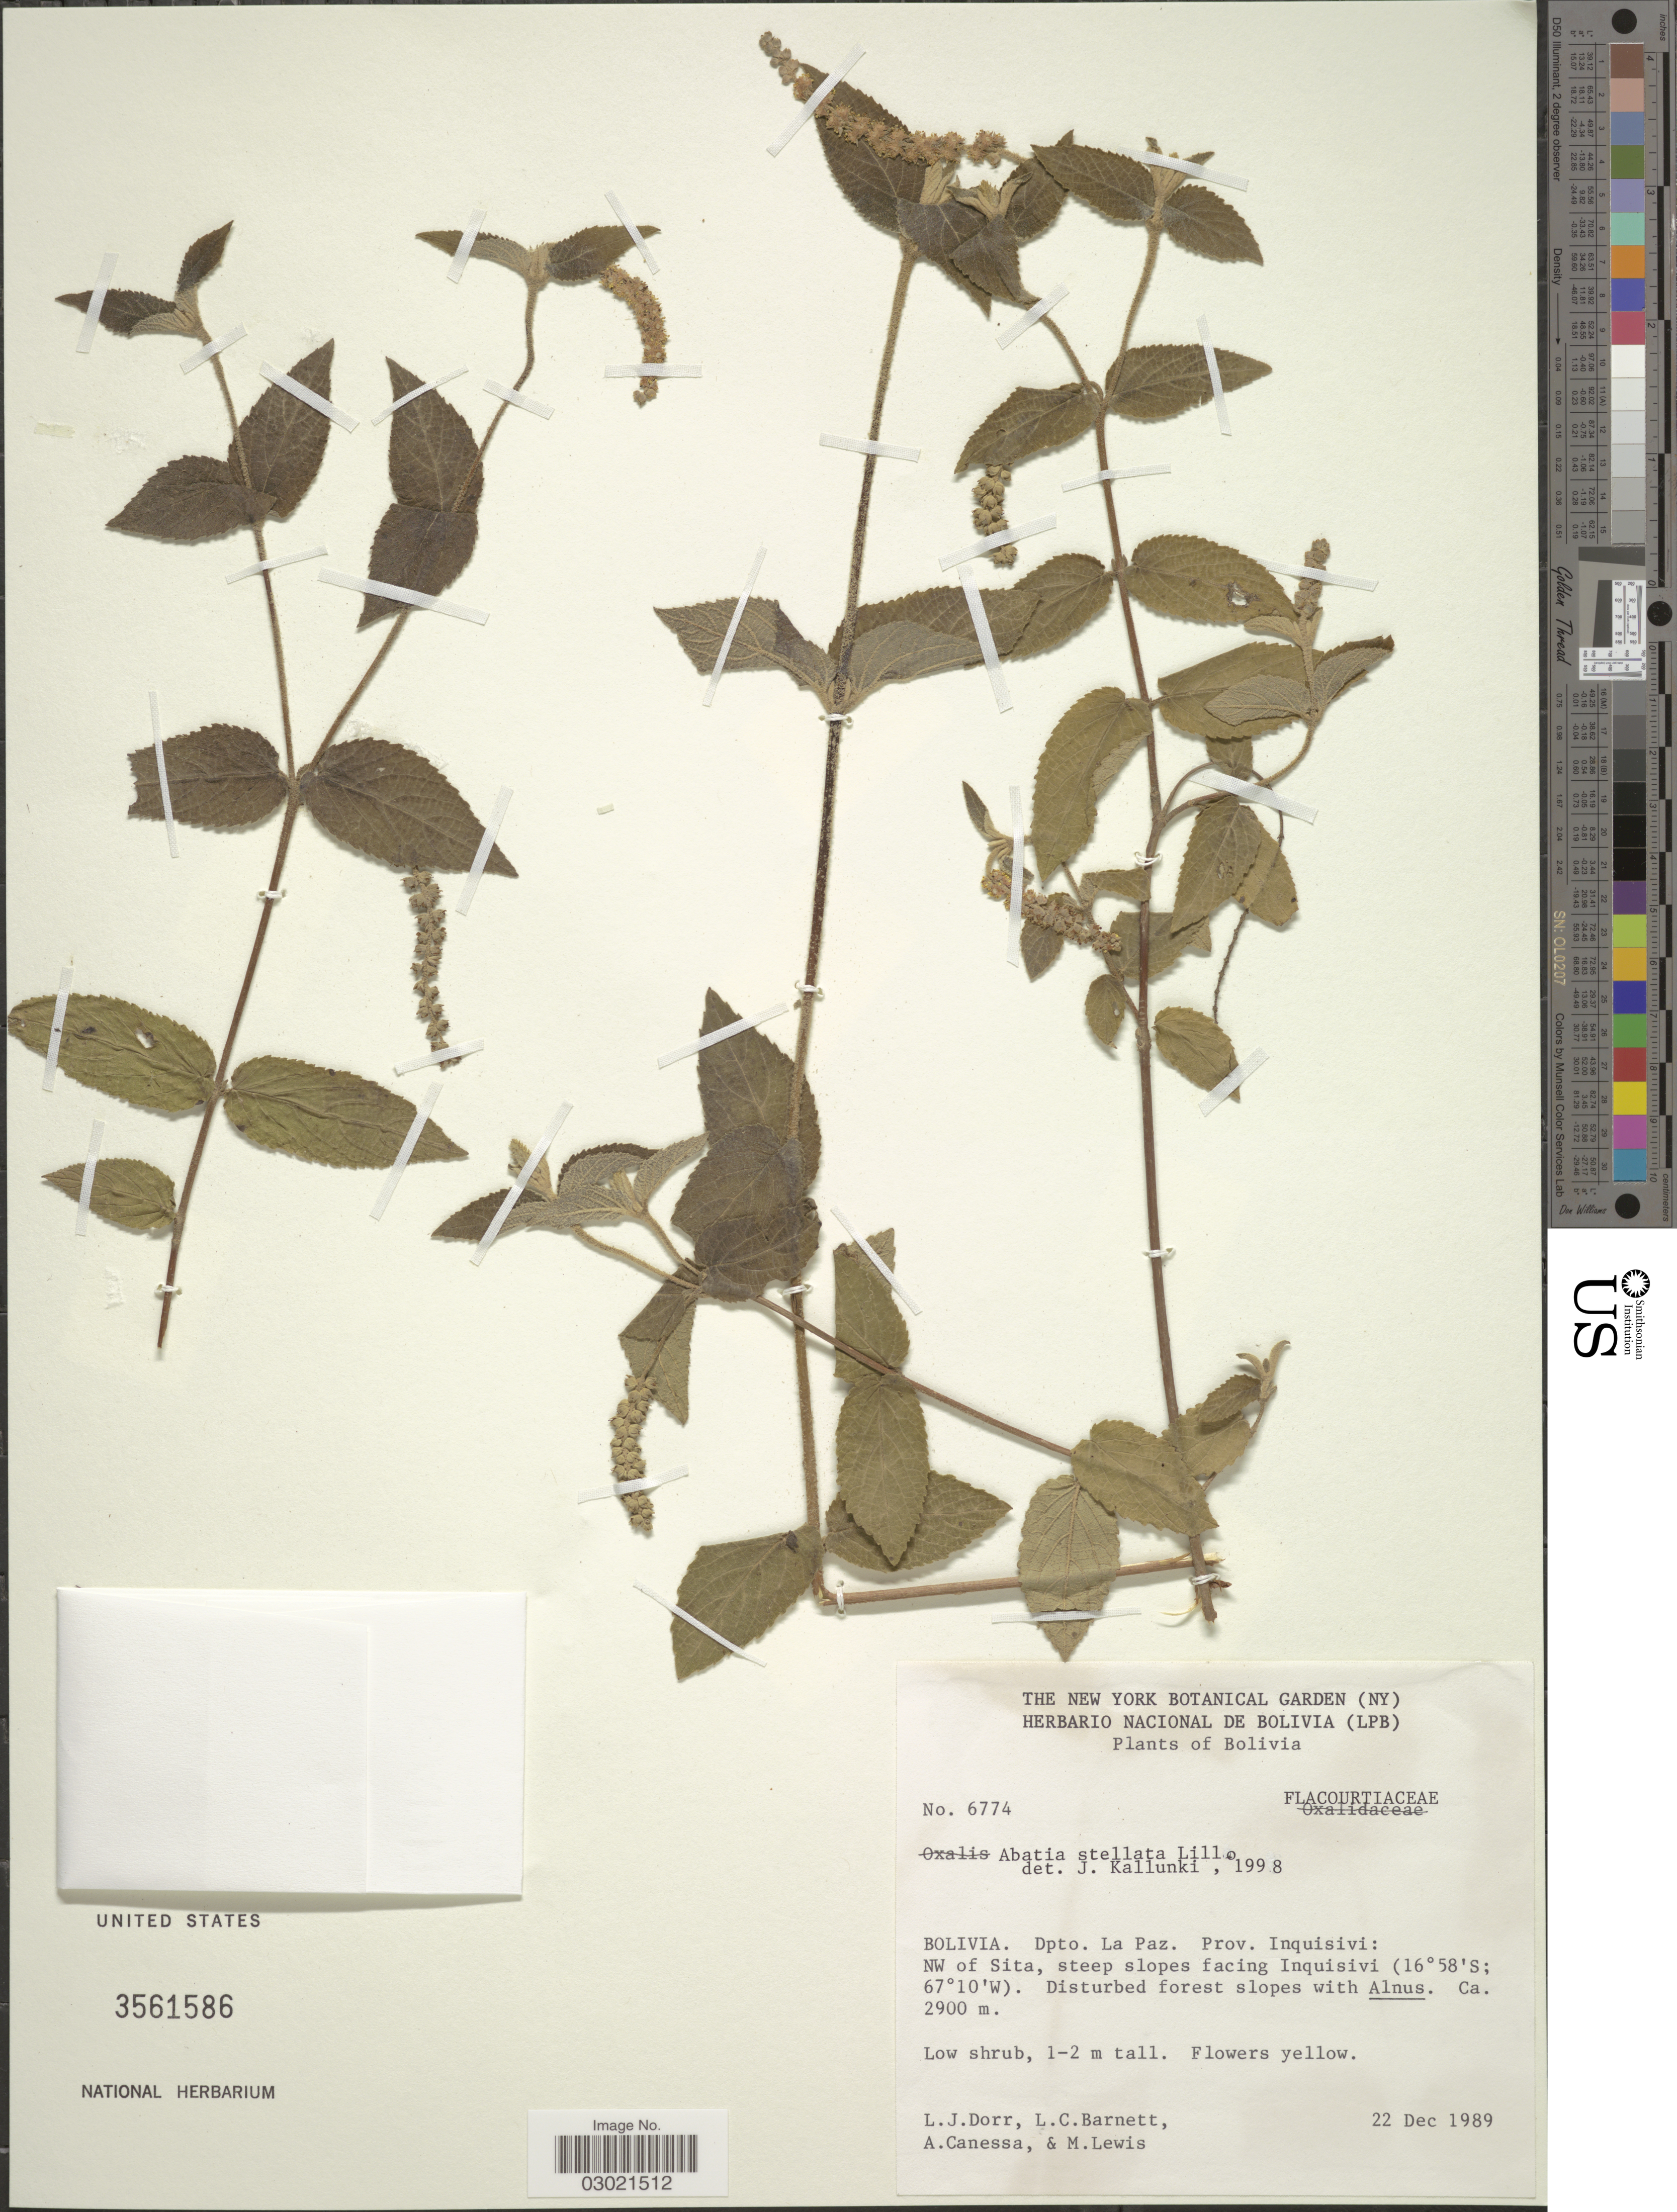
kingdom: Plantae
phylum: Tracheophyta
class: Magnoliopsida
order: Malpighiales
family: Salicaceae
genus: Abatia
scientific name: Abatia stellata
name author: Lillo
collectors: L. J. Dorr, L. C. Barnett, A. Canessa & M. Lewis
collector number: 6774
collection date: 1989-12-22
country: Bolivia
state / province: La Paz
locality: Dpto. La Paz. Prov. Inquisivi: NW of Sita, steep slopes facing Inquisivi.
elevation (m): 2900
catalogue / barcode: US 3561586